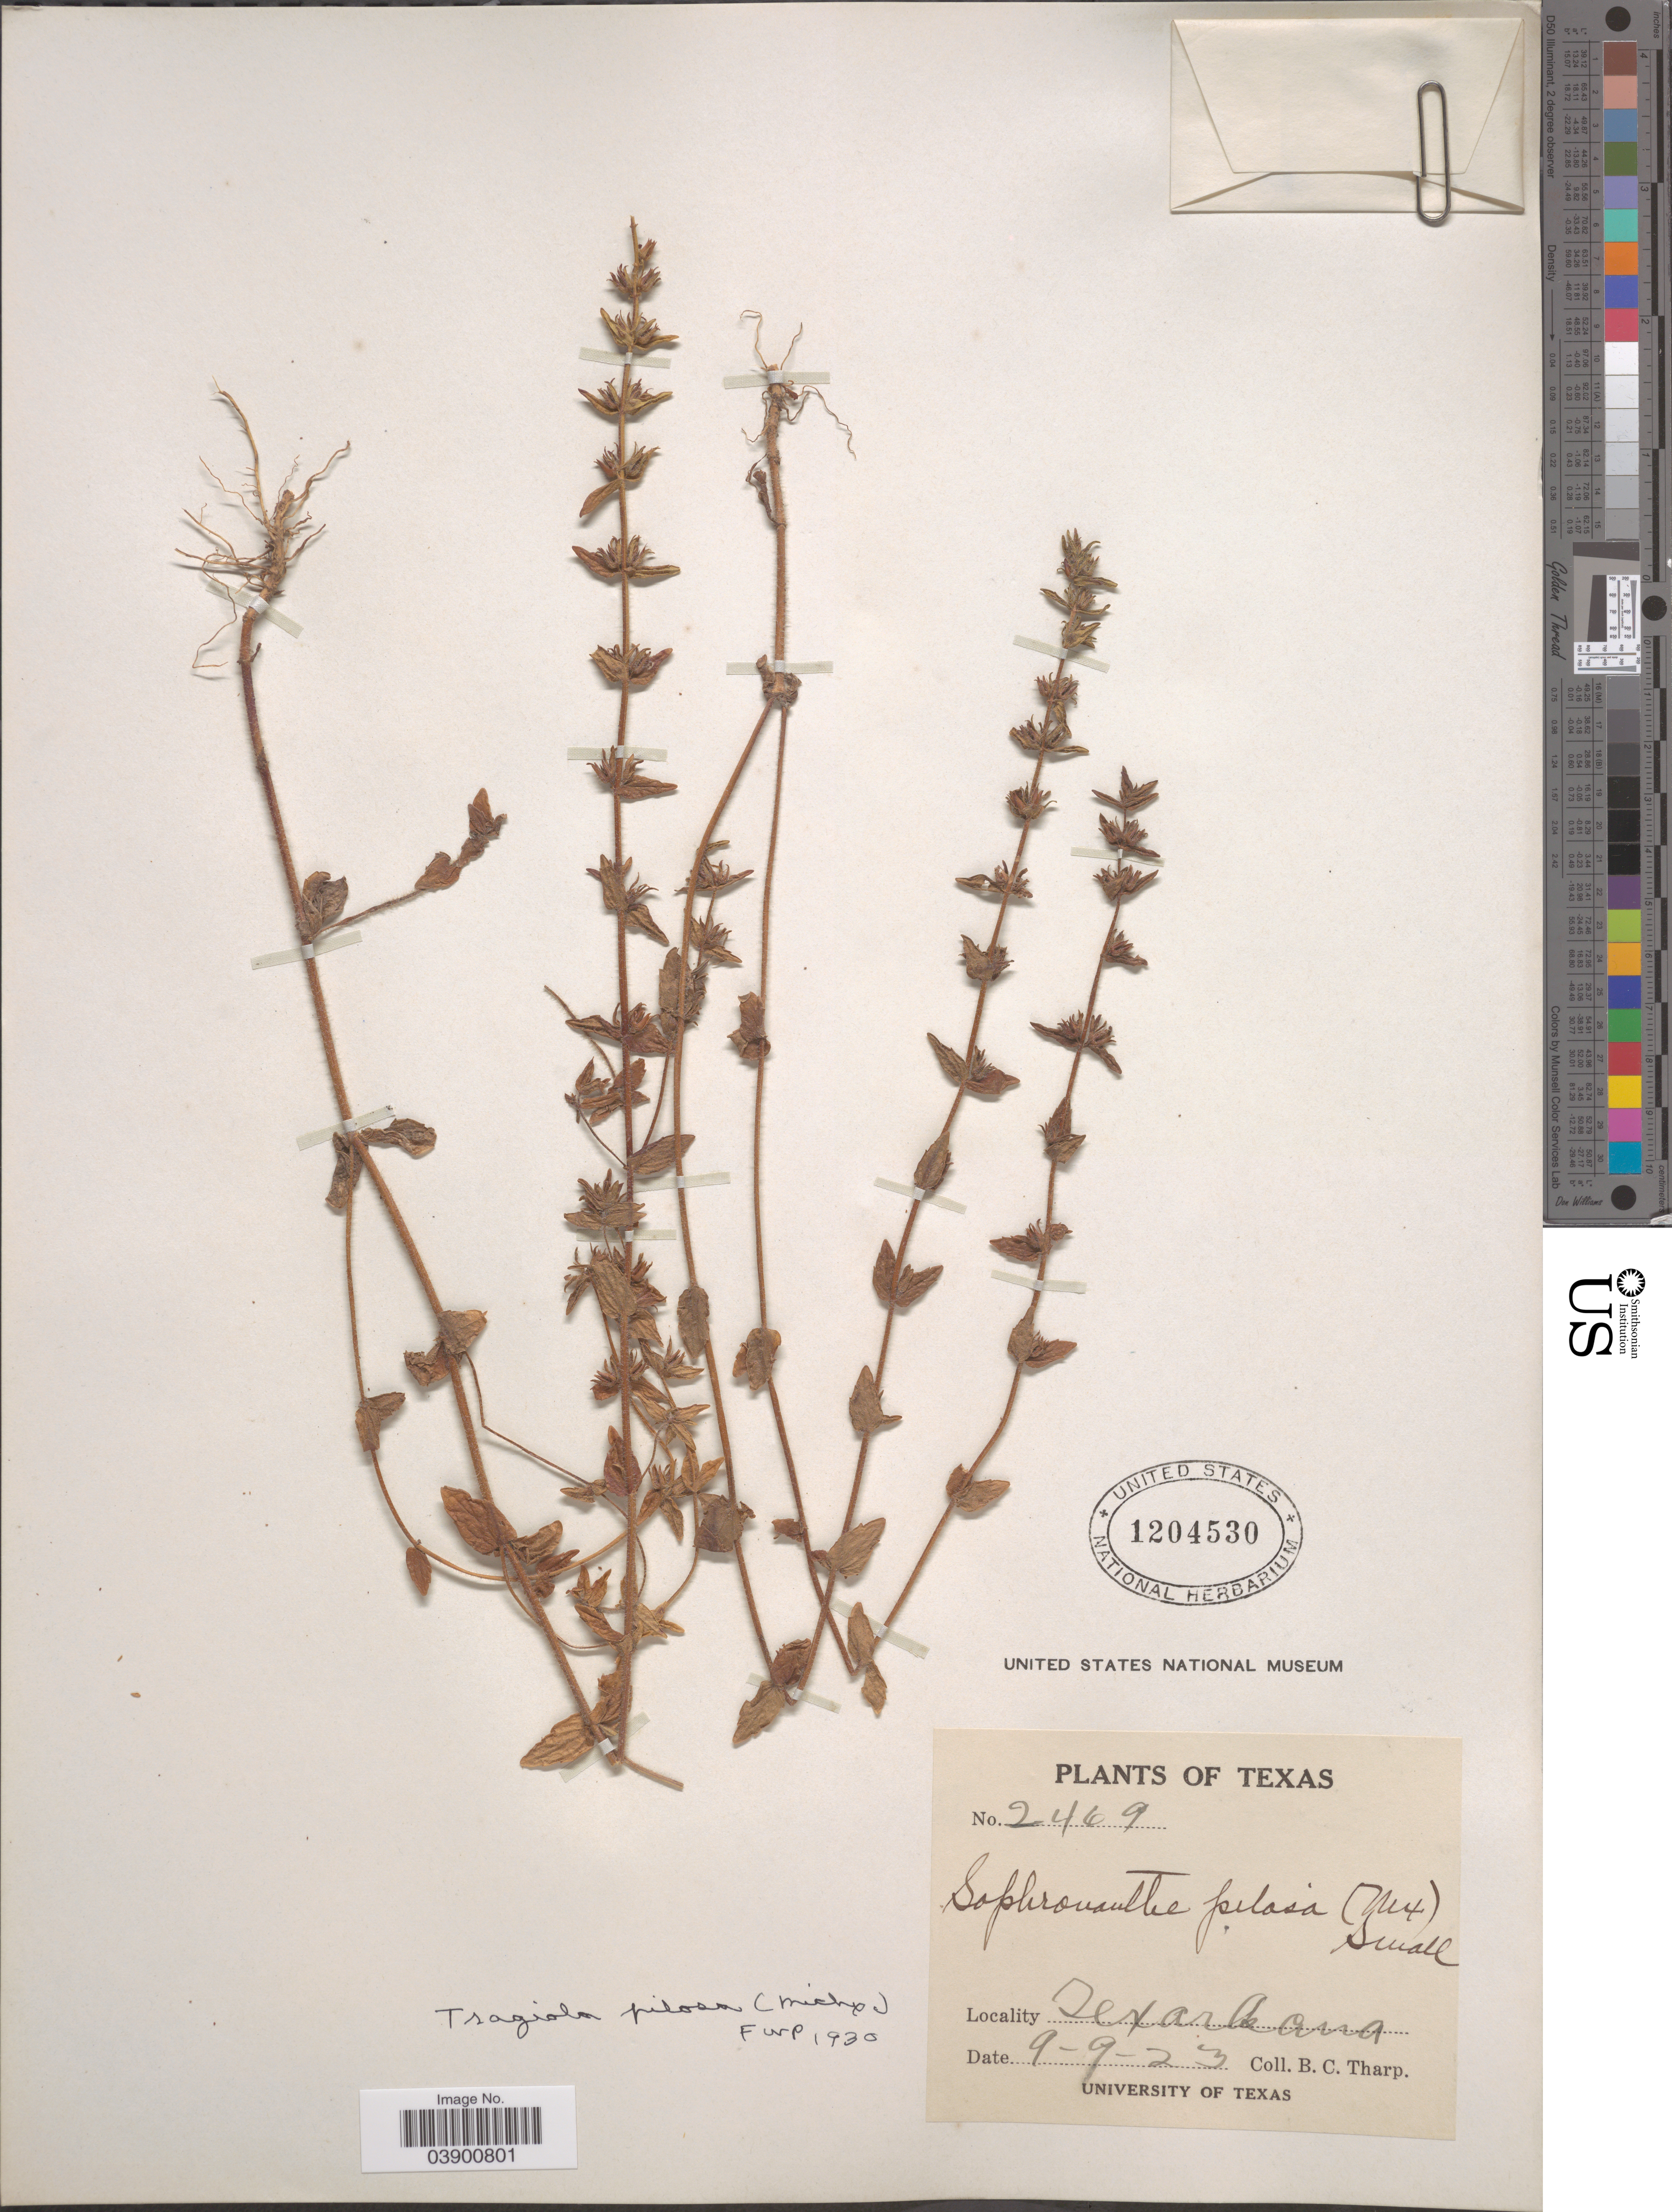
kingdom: Plantae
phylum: Tracheophyta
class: Magnoliopsida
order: Lamiales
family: Plantaginaceae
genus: Gratiola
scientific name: Gratiola pilosa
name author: Michx.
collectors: B. C. Tharp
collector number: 2469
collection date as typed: Transcribed d/m/y: 9/9/23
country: United States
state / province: Texas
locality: Texarkana.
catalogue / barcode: US 1204530